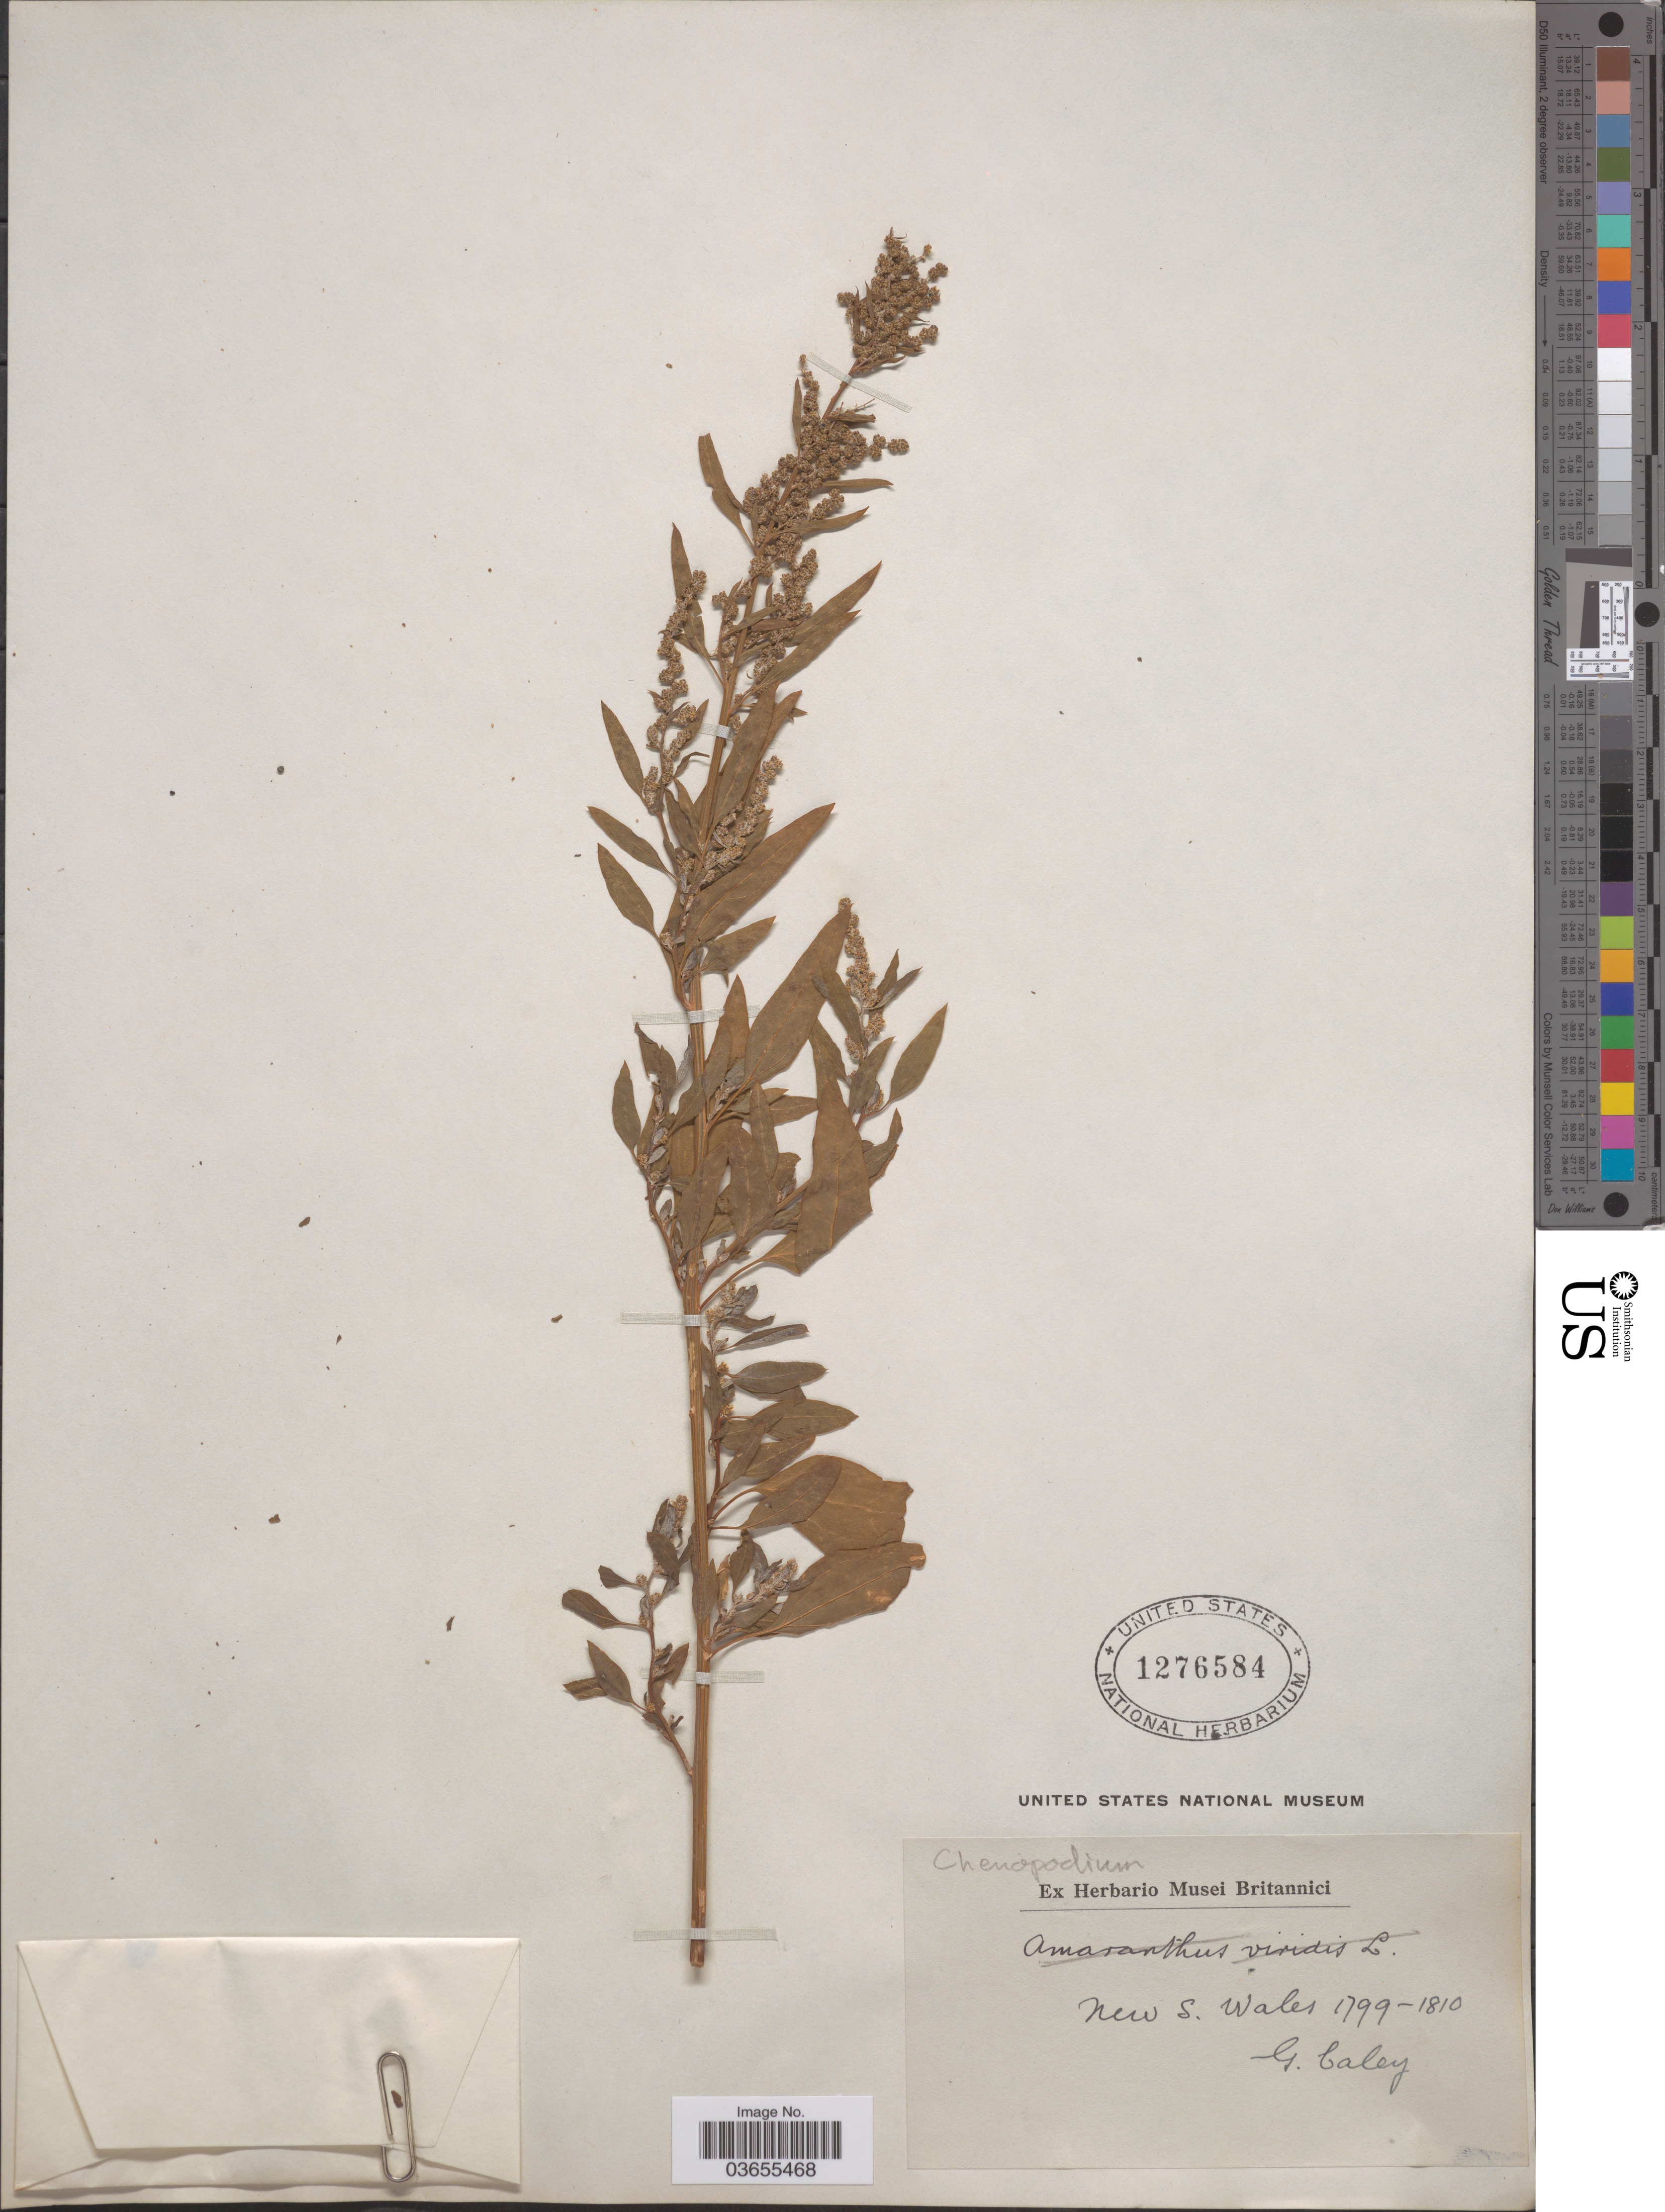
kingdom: Plantae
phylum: Tracheophyta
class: Magnoliopsida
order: Caryophyllales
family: Amaranthaceae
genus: Chenopodium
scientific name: Chenopodium sp.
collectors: G. Caley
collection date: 1799/1810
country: Australia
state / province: New South Wales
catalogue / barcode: US 1276584